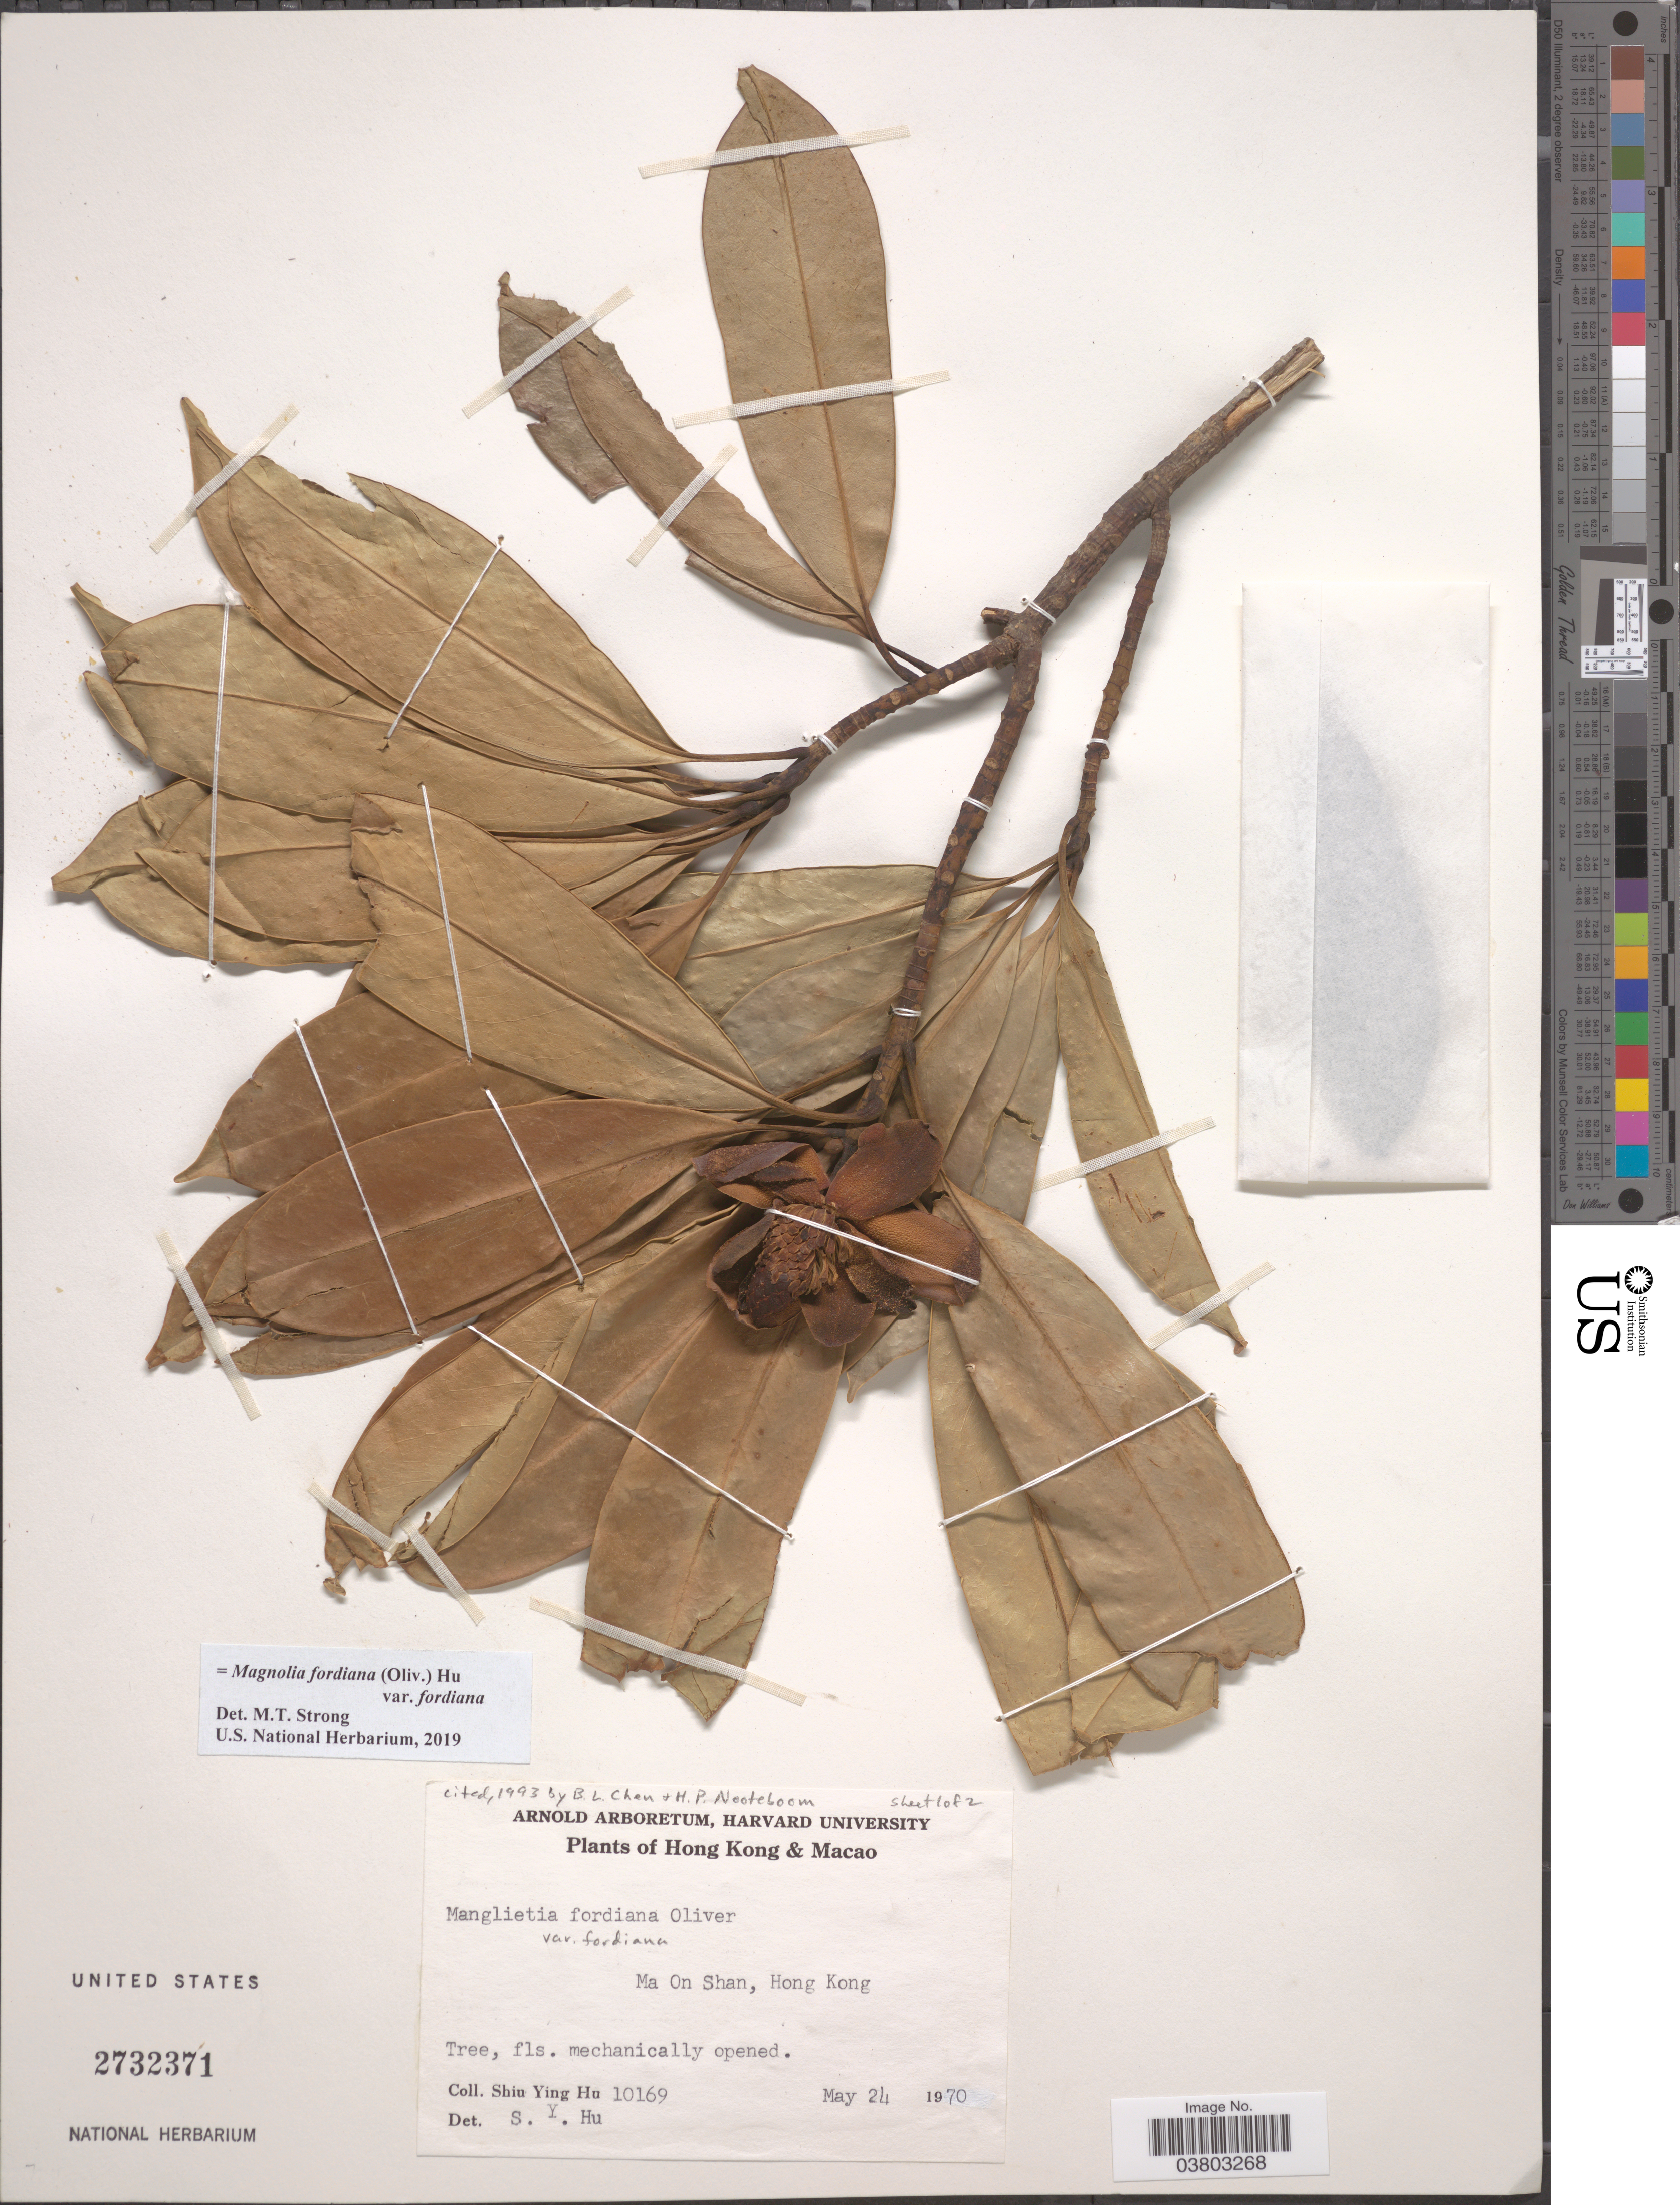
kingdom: Plantae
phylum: Tracheophyta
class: Magnoliopsida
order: Magnoliales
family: Magnoliaceae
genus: Magnolia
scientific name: Magnolia fordiana var. fordiana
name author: (Oliv.) Hu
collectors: S. Y. Hu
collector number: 10169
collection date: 1970-05-24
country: China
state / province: Hong Kong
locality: Ma On Shan.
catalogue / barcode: US 2732371